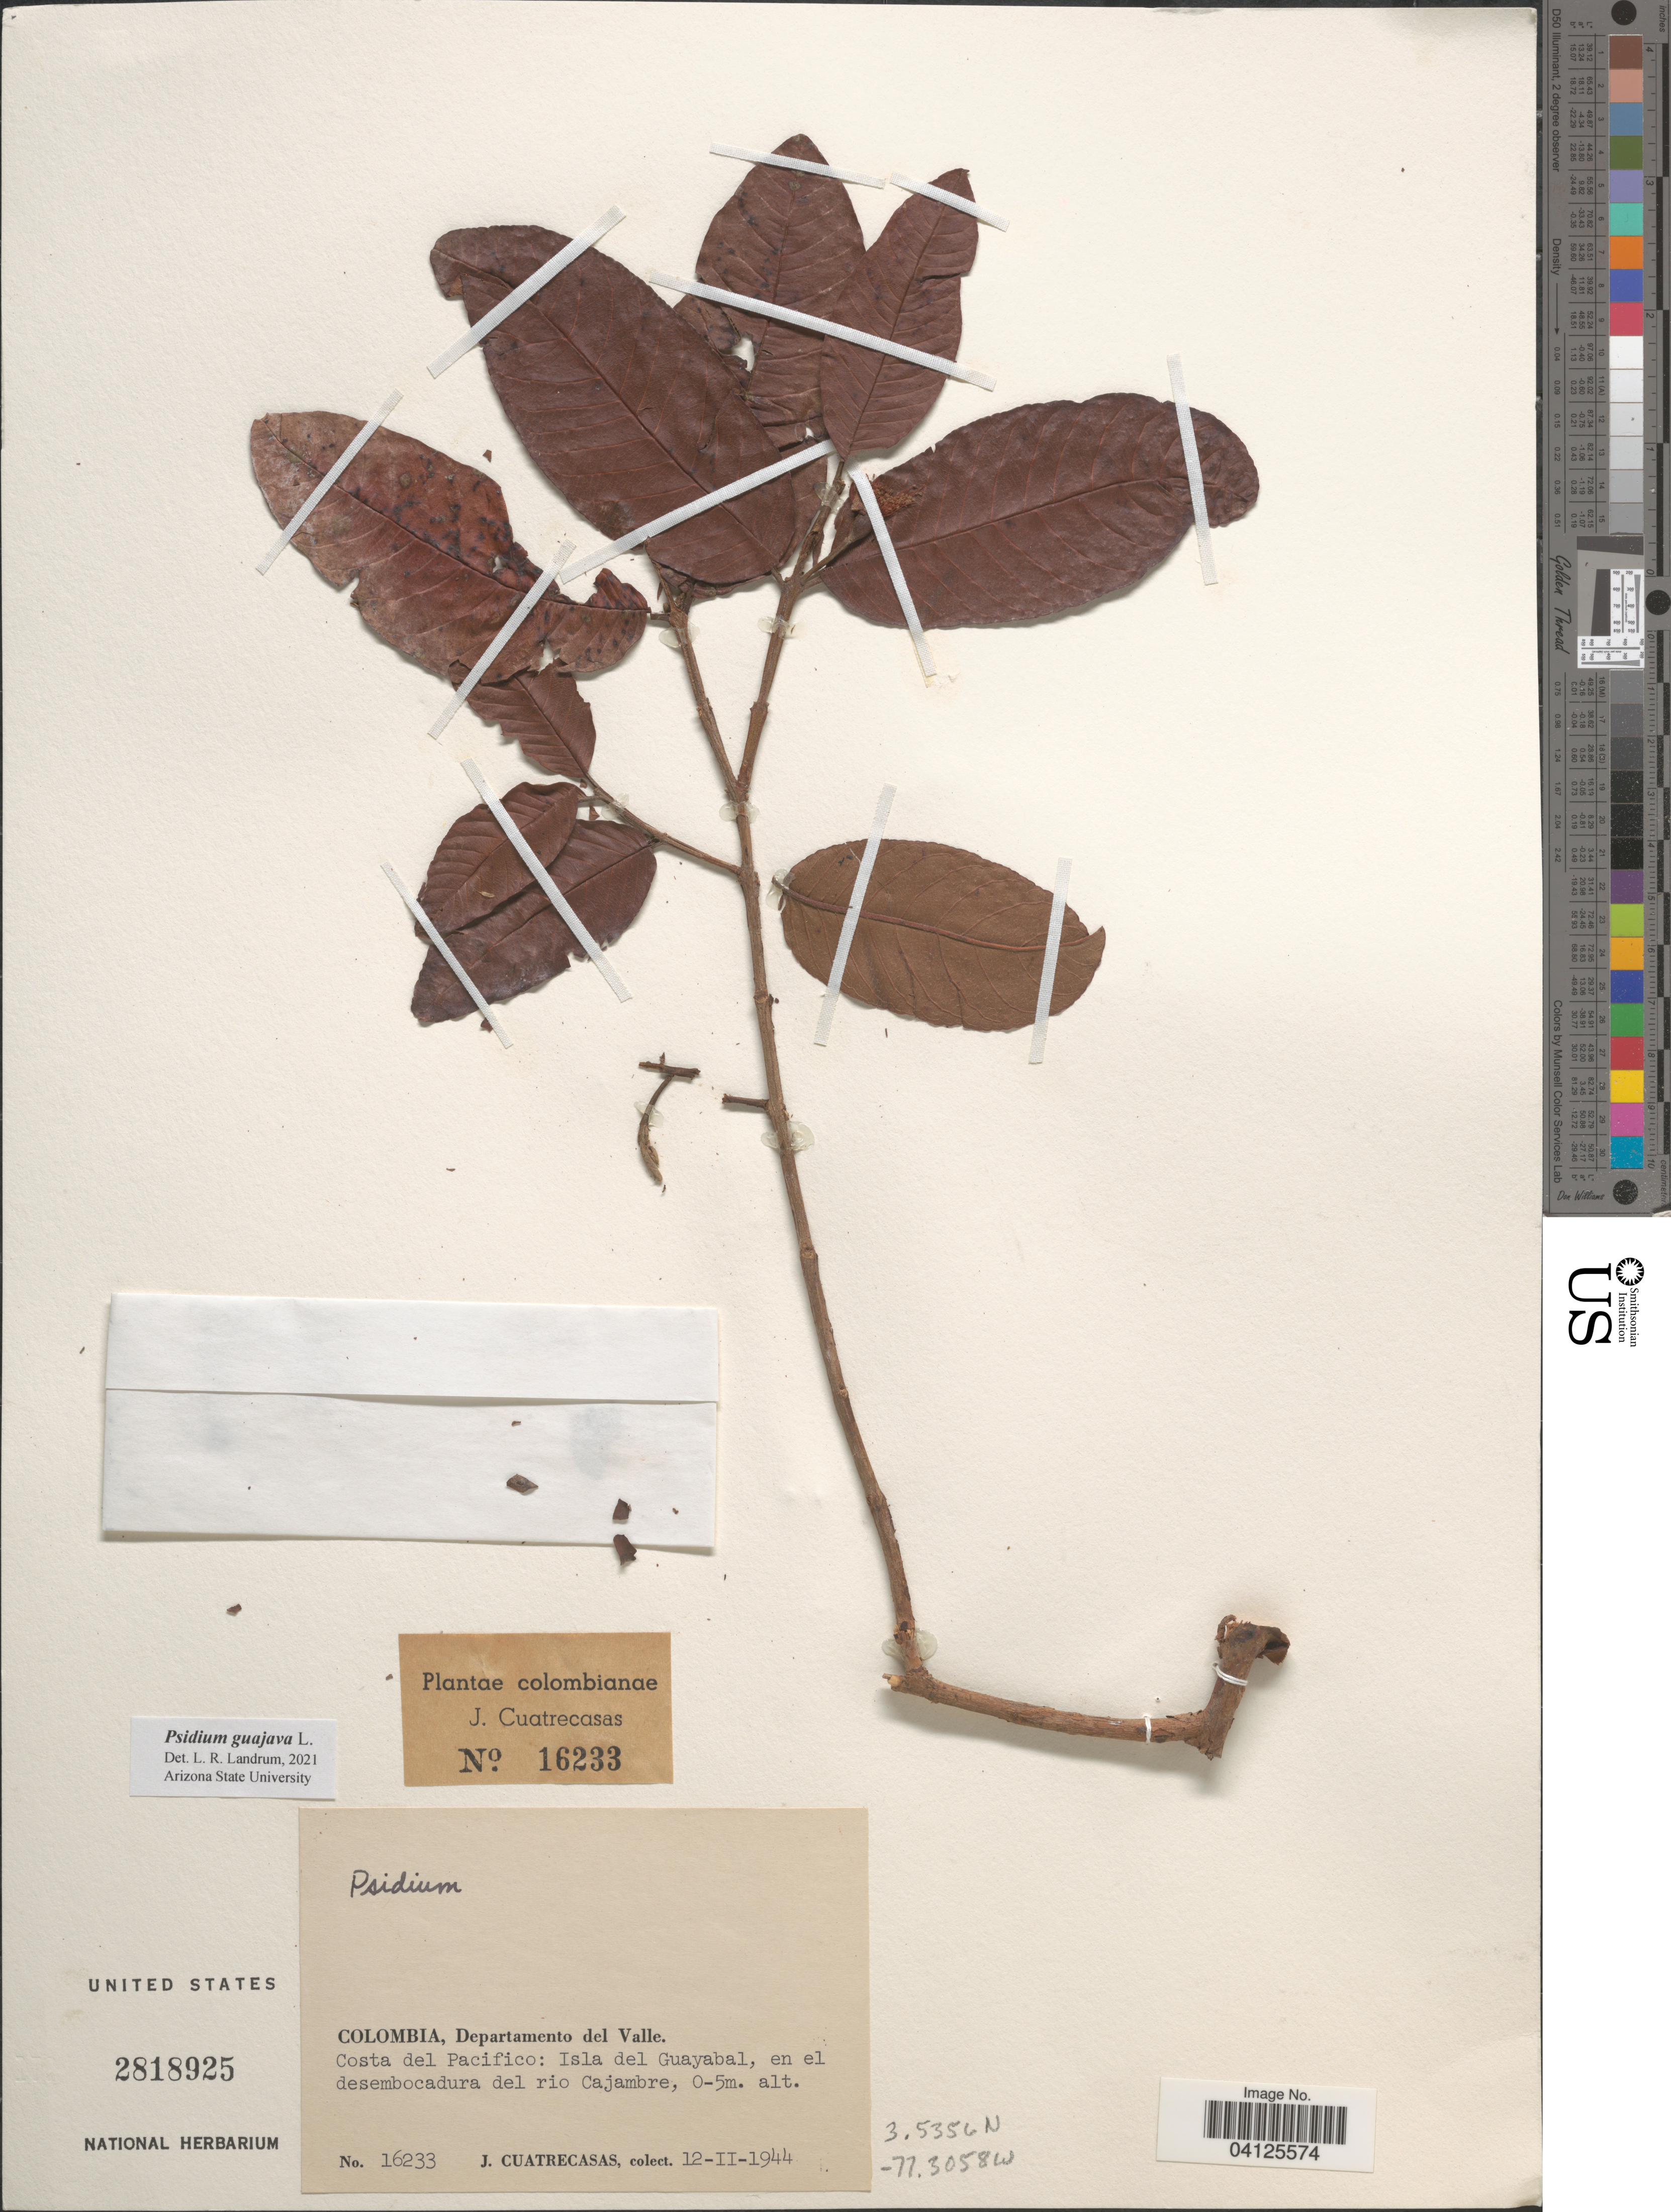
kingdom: Plantae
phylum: Tracheophyta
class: Magnoliopsida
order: Myrtales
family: Myrtaceae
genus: Psidium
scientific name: Psidium guajava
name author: L.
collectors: J. Cuatrecasas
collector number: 16233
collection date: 1944-02-12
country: Colombia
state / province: Valle del Cauca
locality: Departamento del Valle. Costa del Pacifico: Isla del Guayabal, en el desembocadura del rio Cajambre.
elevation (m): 0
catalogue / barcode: US 2818925